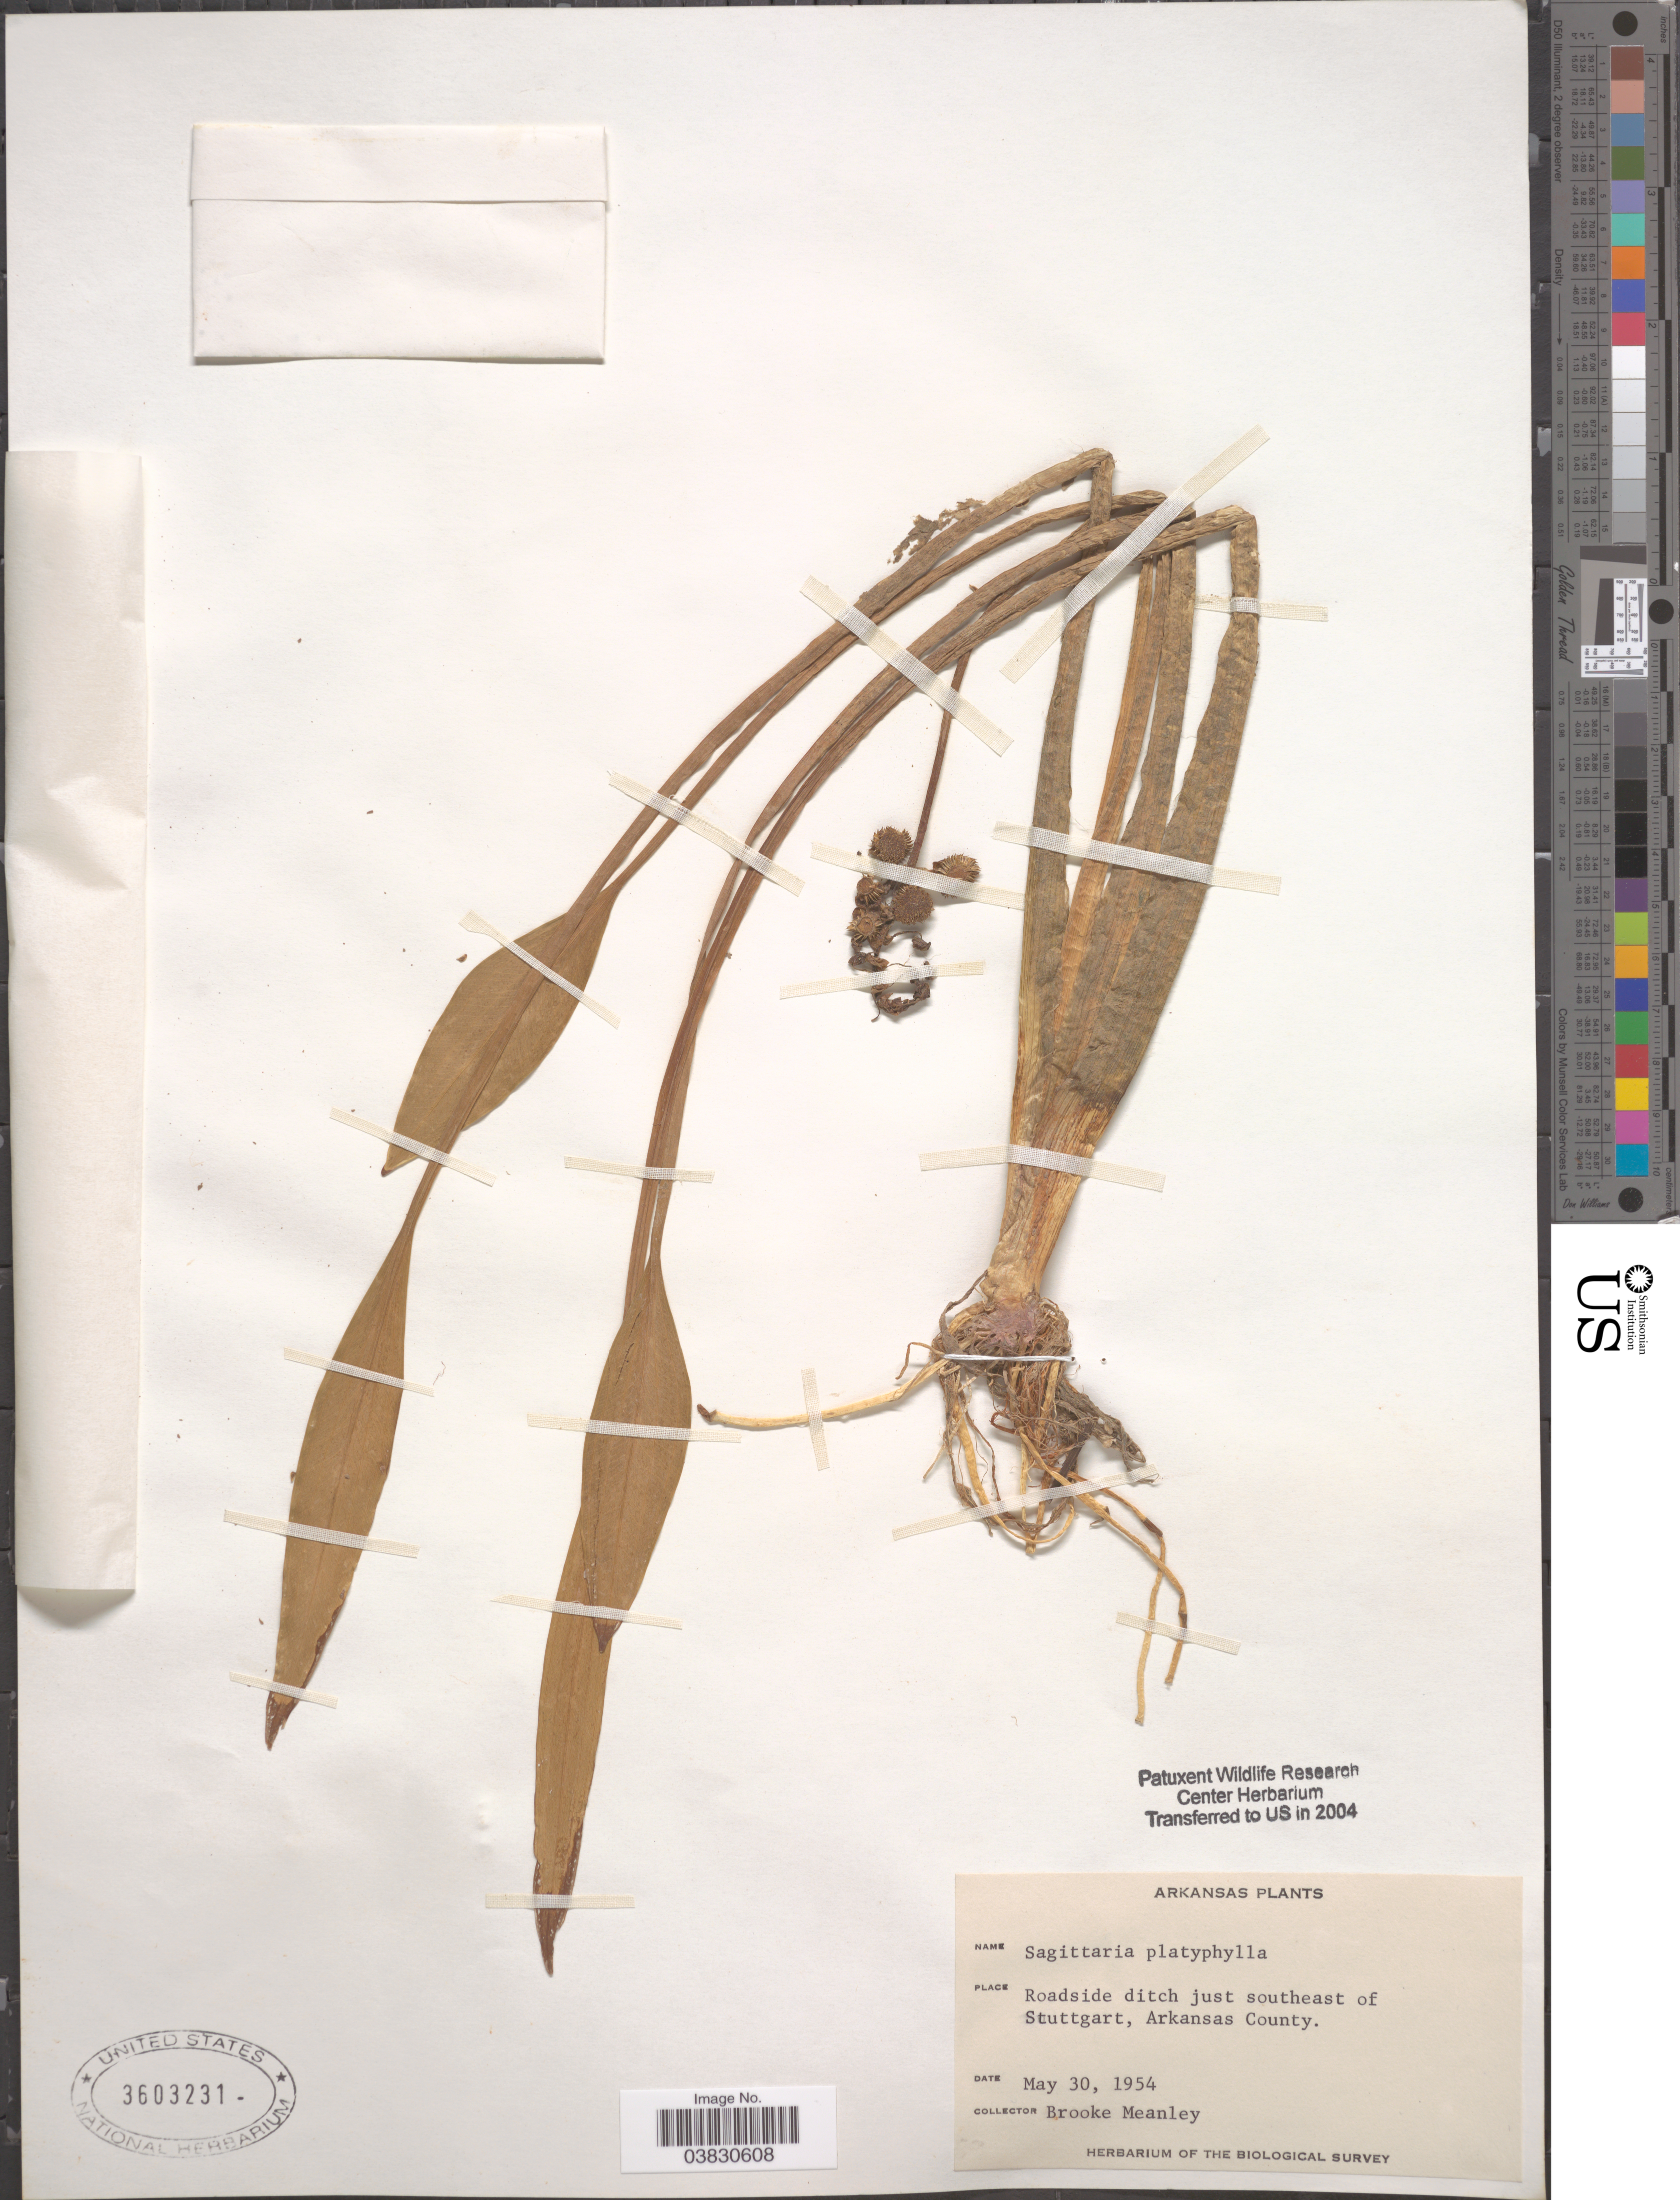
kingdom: Plantae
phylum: Tracheophyta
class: Liliopsida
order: Alismatales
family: Alismataceae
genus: Sagittaria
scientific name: Sagittaria platyphylla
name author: (Englem.) J.G. Sm.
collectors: B. Meanley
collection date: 1954-05-30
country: United States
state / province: Arkansas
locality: Roadside ditch just southeast of Stuttgart, Arkansas County.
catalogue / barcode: US 3603231